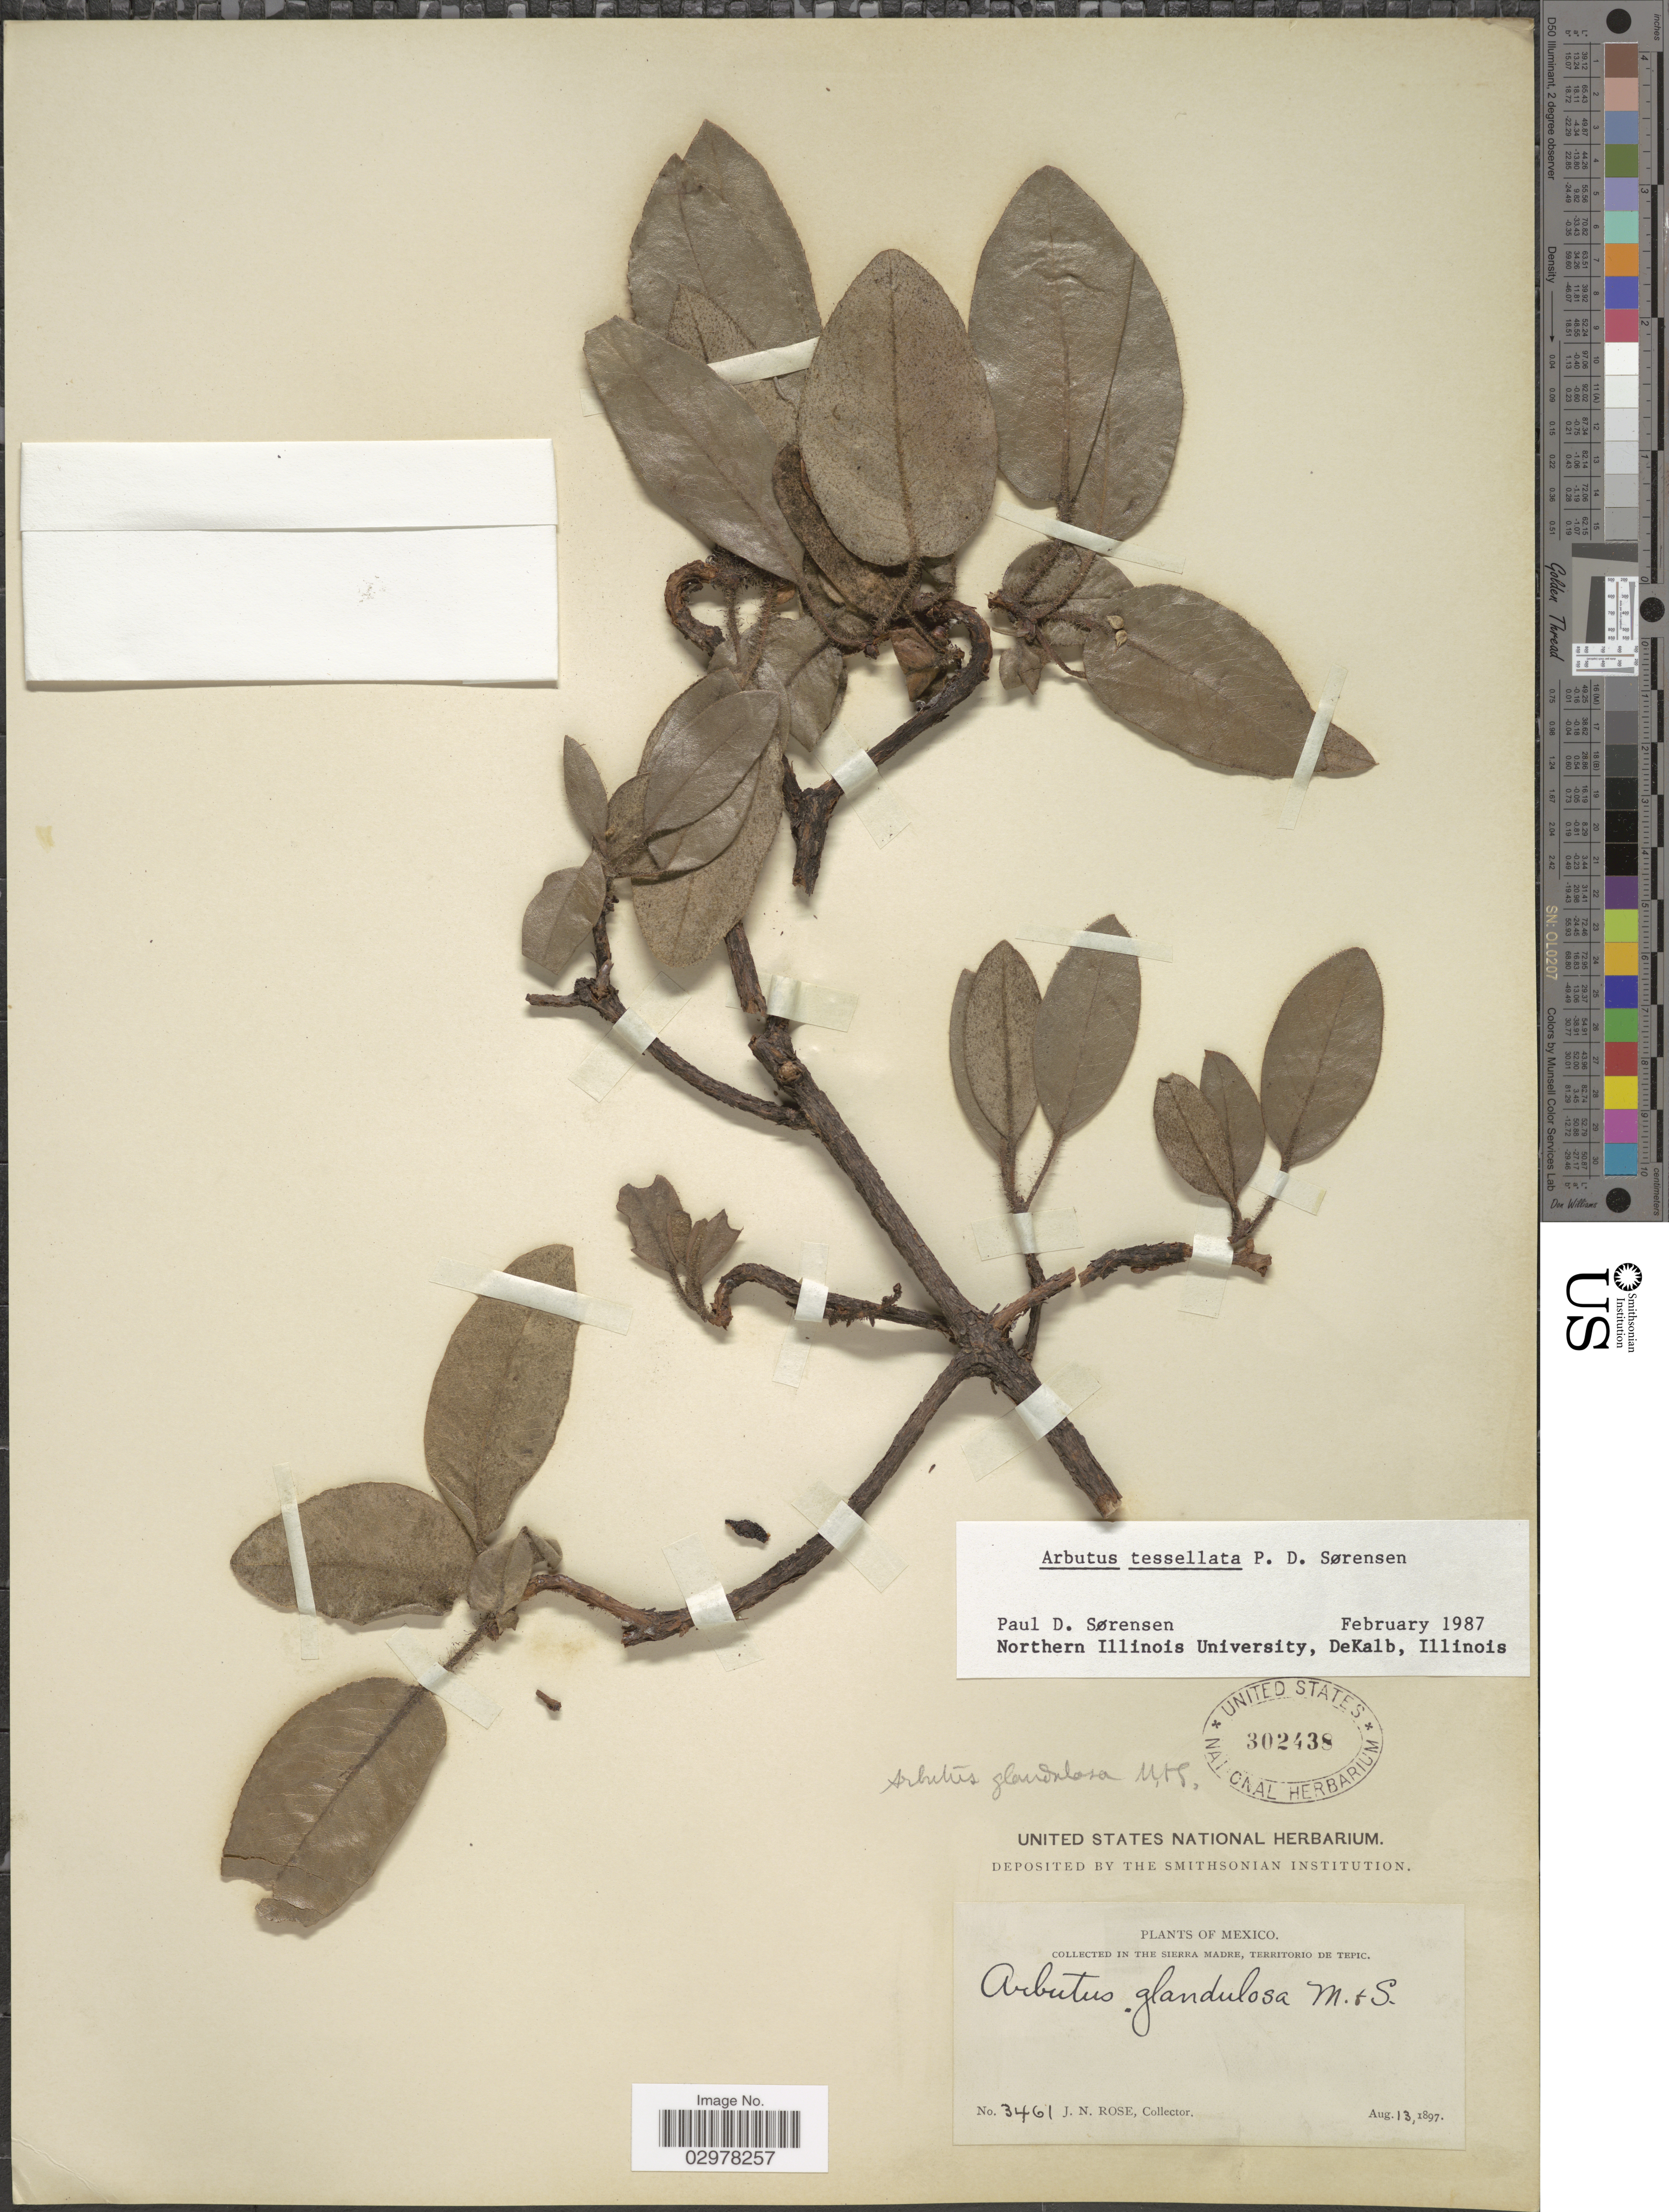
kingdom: Plantae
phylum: Tracheophyta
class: Magnoliopsida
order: Ericales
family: Ericaceae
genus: Arbutus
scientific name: Arbutus tessellata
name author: P.D. Sørensen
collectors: J. N. Rose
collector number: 3461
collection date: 1897-08-13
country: Mexico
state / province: Nayarit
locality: In the Sierra Madre, Territorio de Tepic.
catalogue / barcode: US 302438